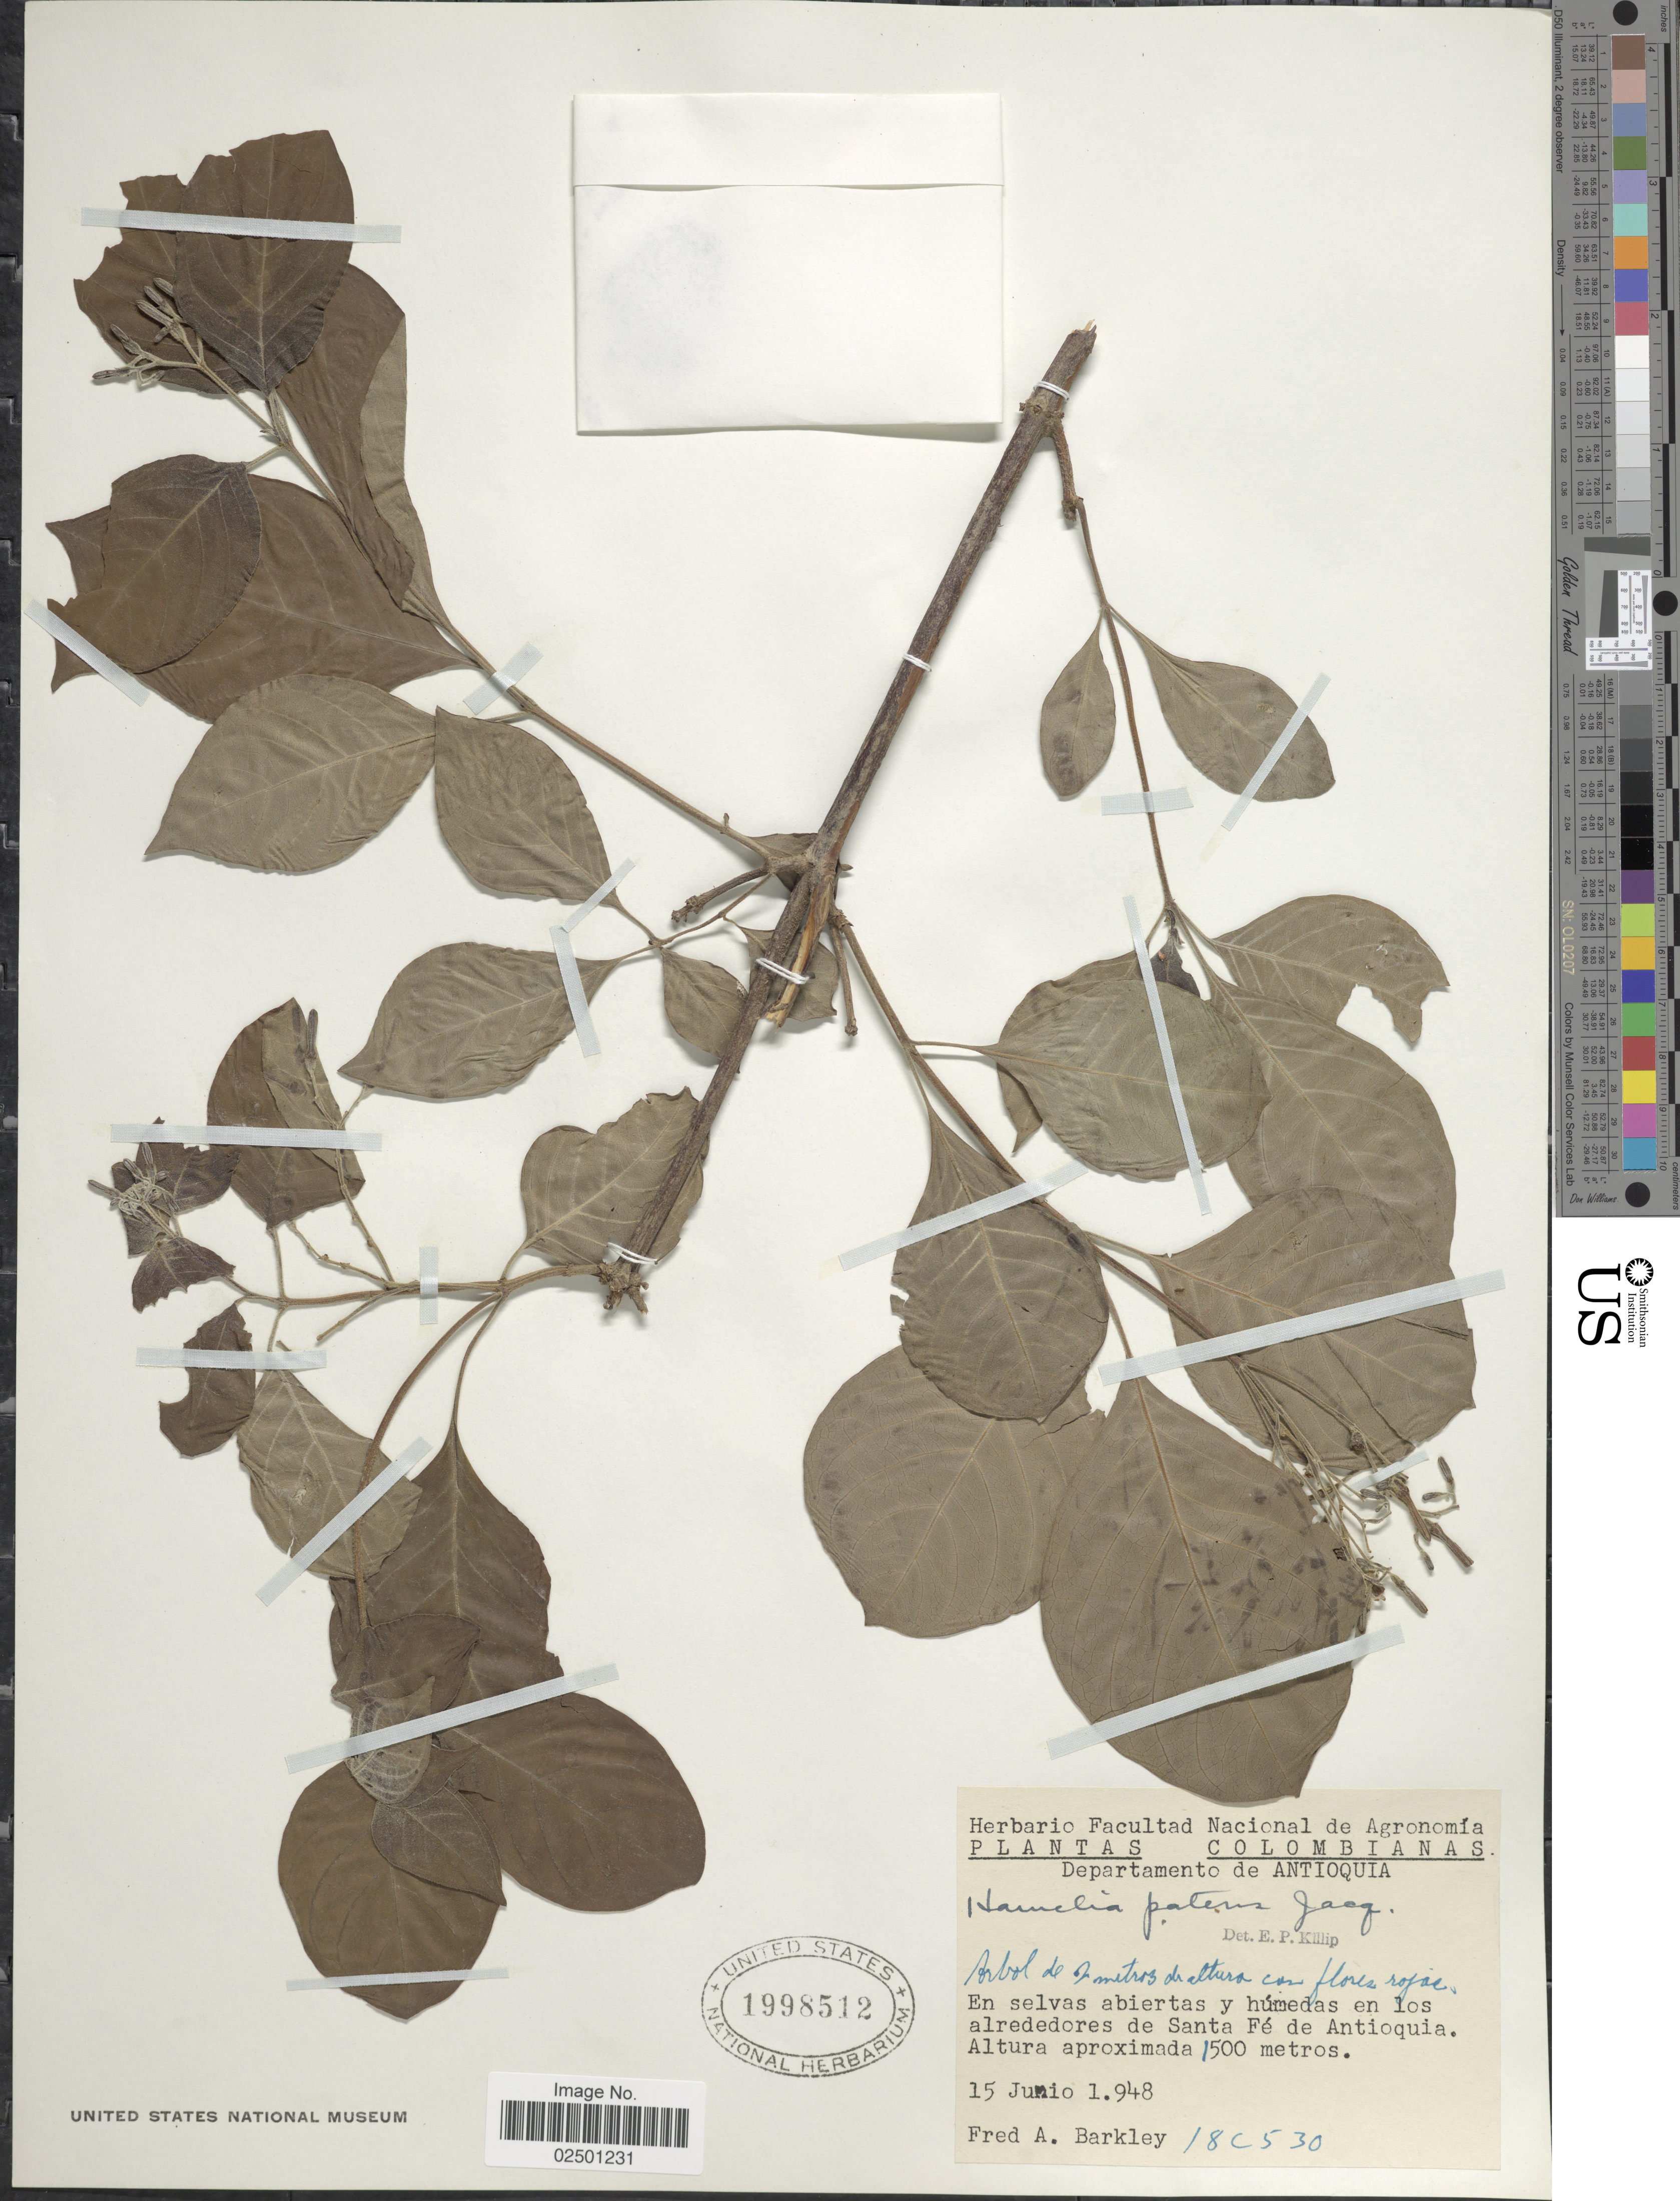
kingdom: Plantae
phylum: Tracheophyta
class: Magnoliopsida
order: Gentianales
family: Rubiaceae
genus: Hamelia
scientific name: Hamelia patens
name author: Jacq.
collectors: F. A. Barkley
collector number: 18c530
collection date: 1948-06-15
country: Colombia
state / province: Antioquia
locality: Departamento de Antioquia. En selvas abiertas y humedas en los alrededores de Santa Fe de Antioquia.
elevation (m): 1500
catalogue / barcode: US 1998512